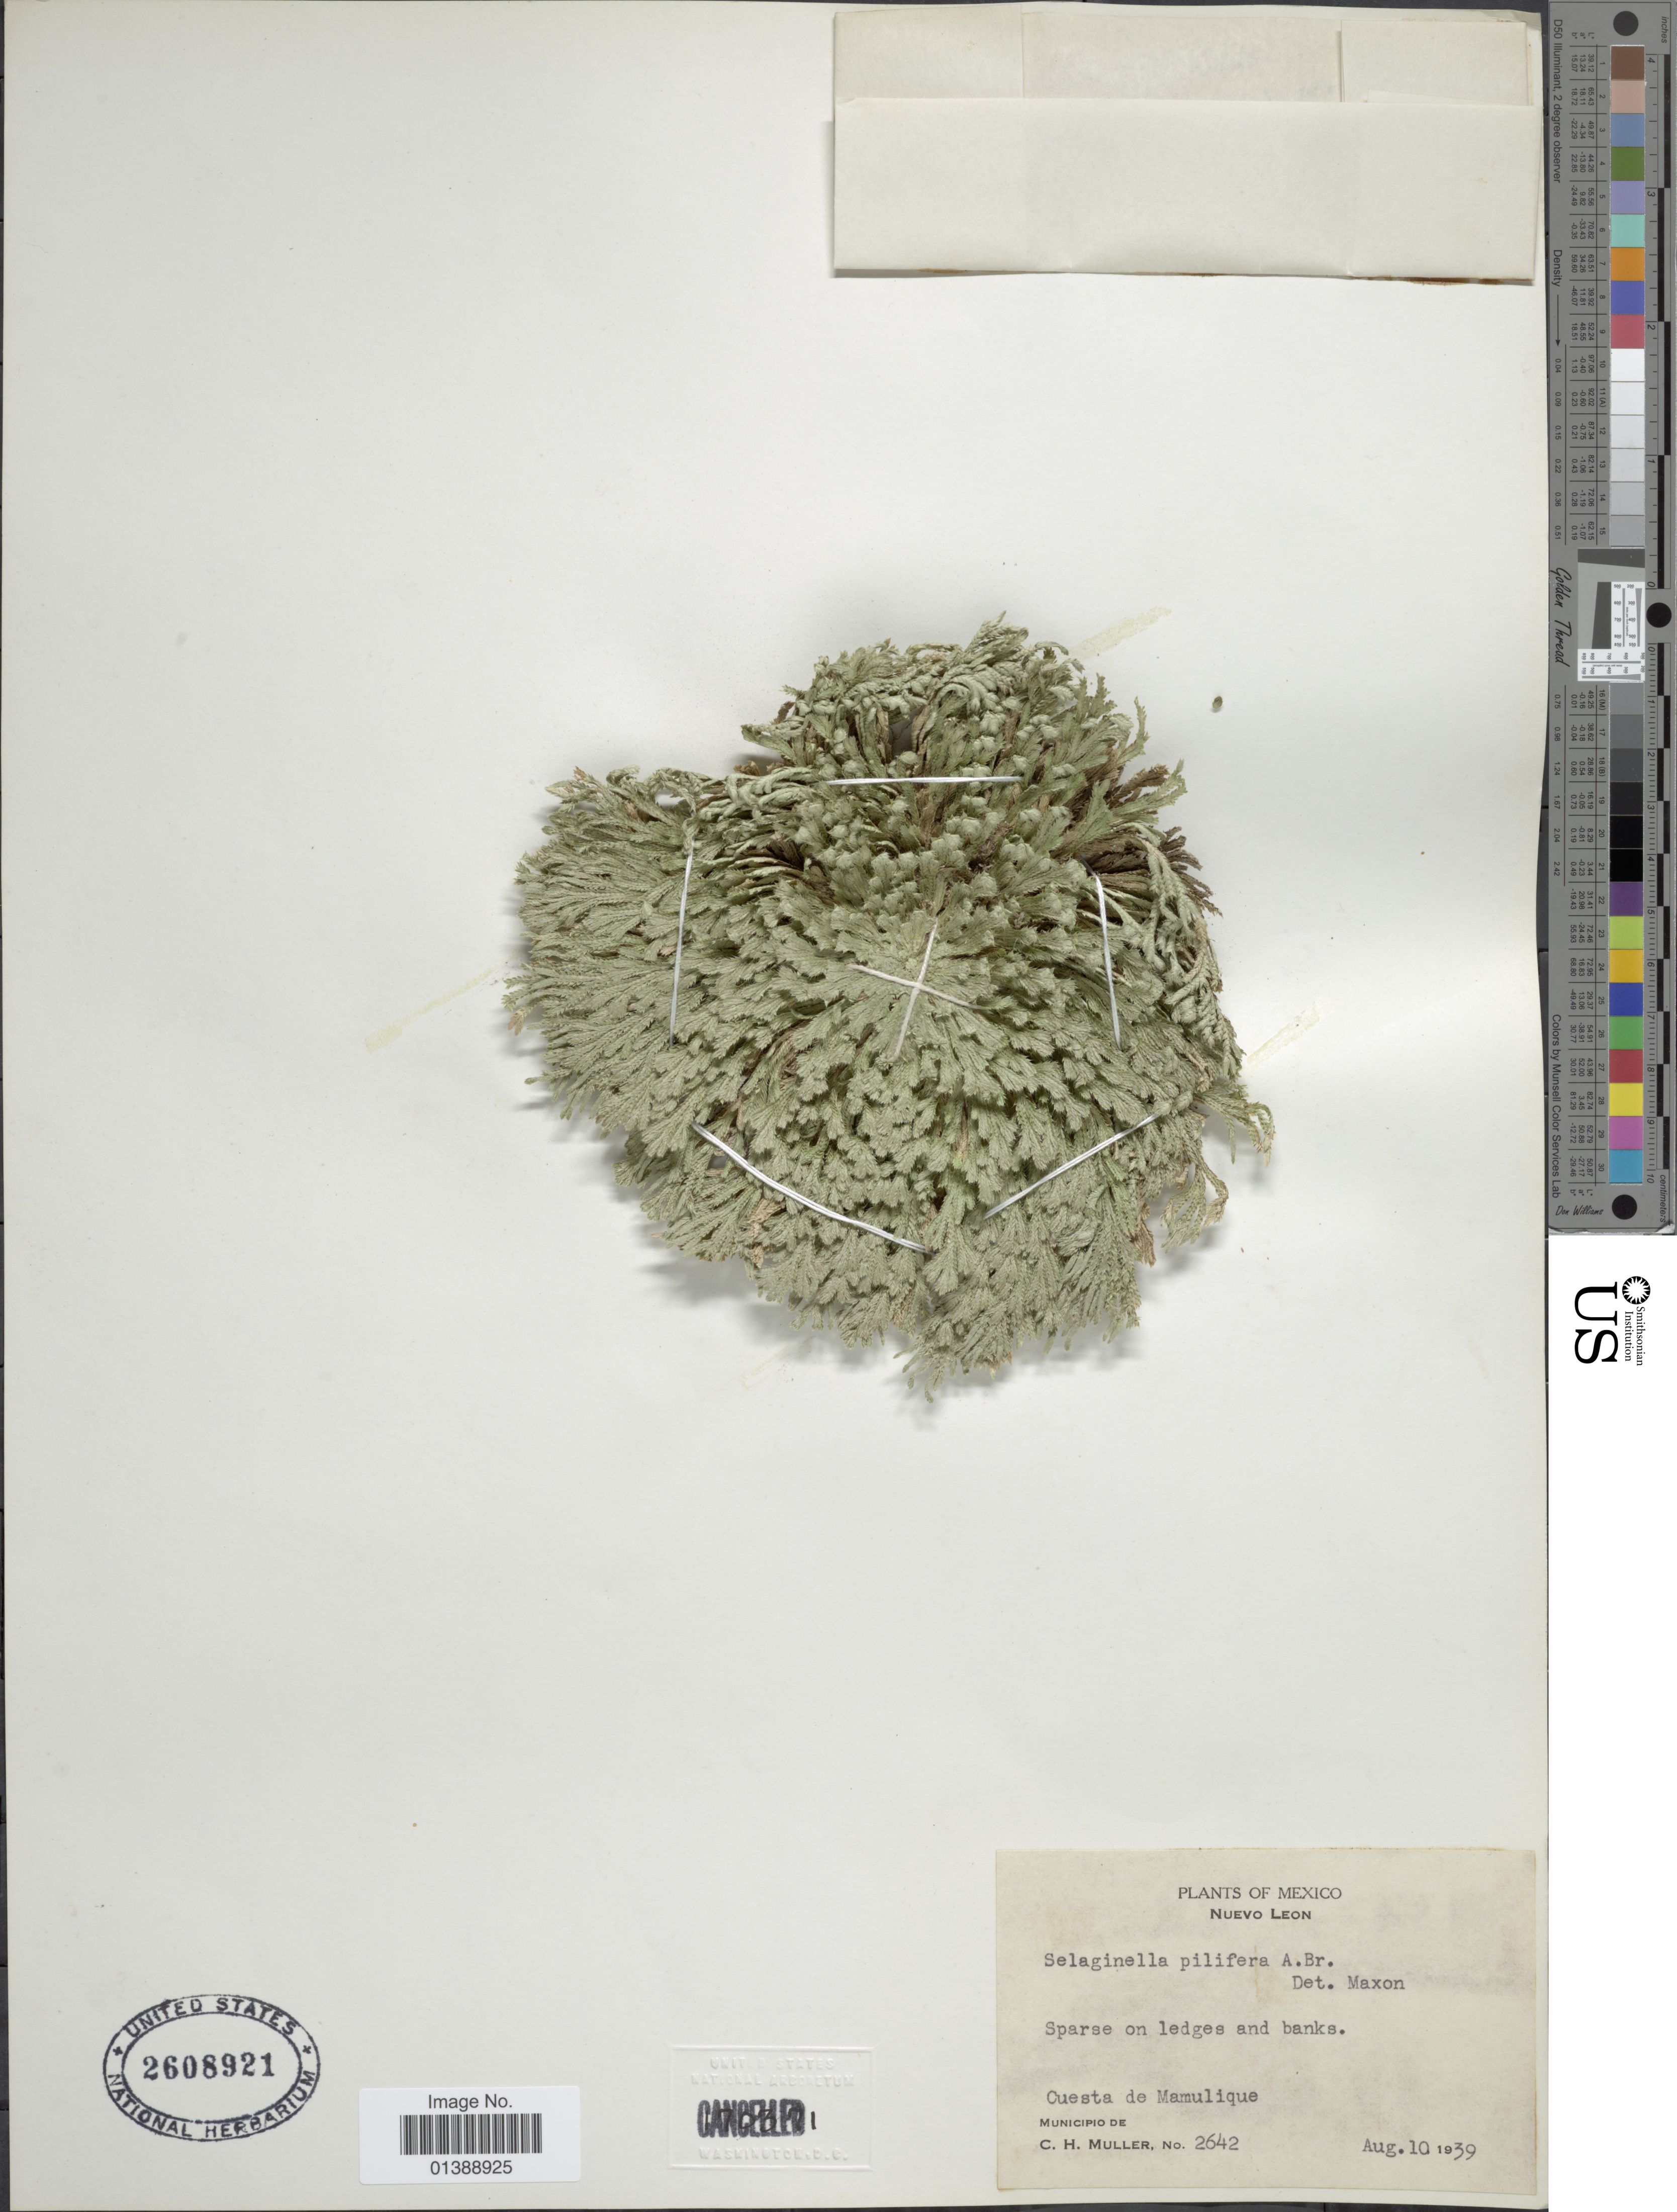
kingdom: Plantae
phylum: Tracheophyta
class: Lycopodiopsida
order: Selaginellales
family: Selaginellaceae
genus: Selaginella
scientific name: Selaginella pilifera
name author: A. Braun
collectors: C. H. Müller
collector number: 2642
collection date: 1939-08-10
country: Mexico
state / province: Nuevo León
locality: Cuesta de Mamulique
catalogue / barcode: US 2608921